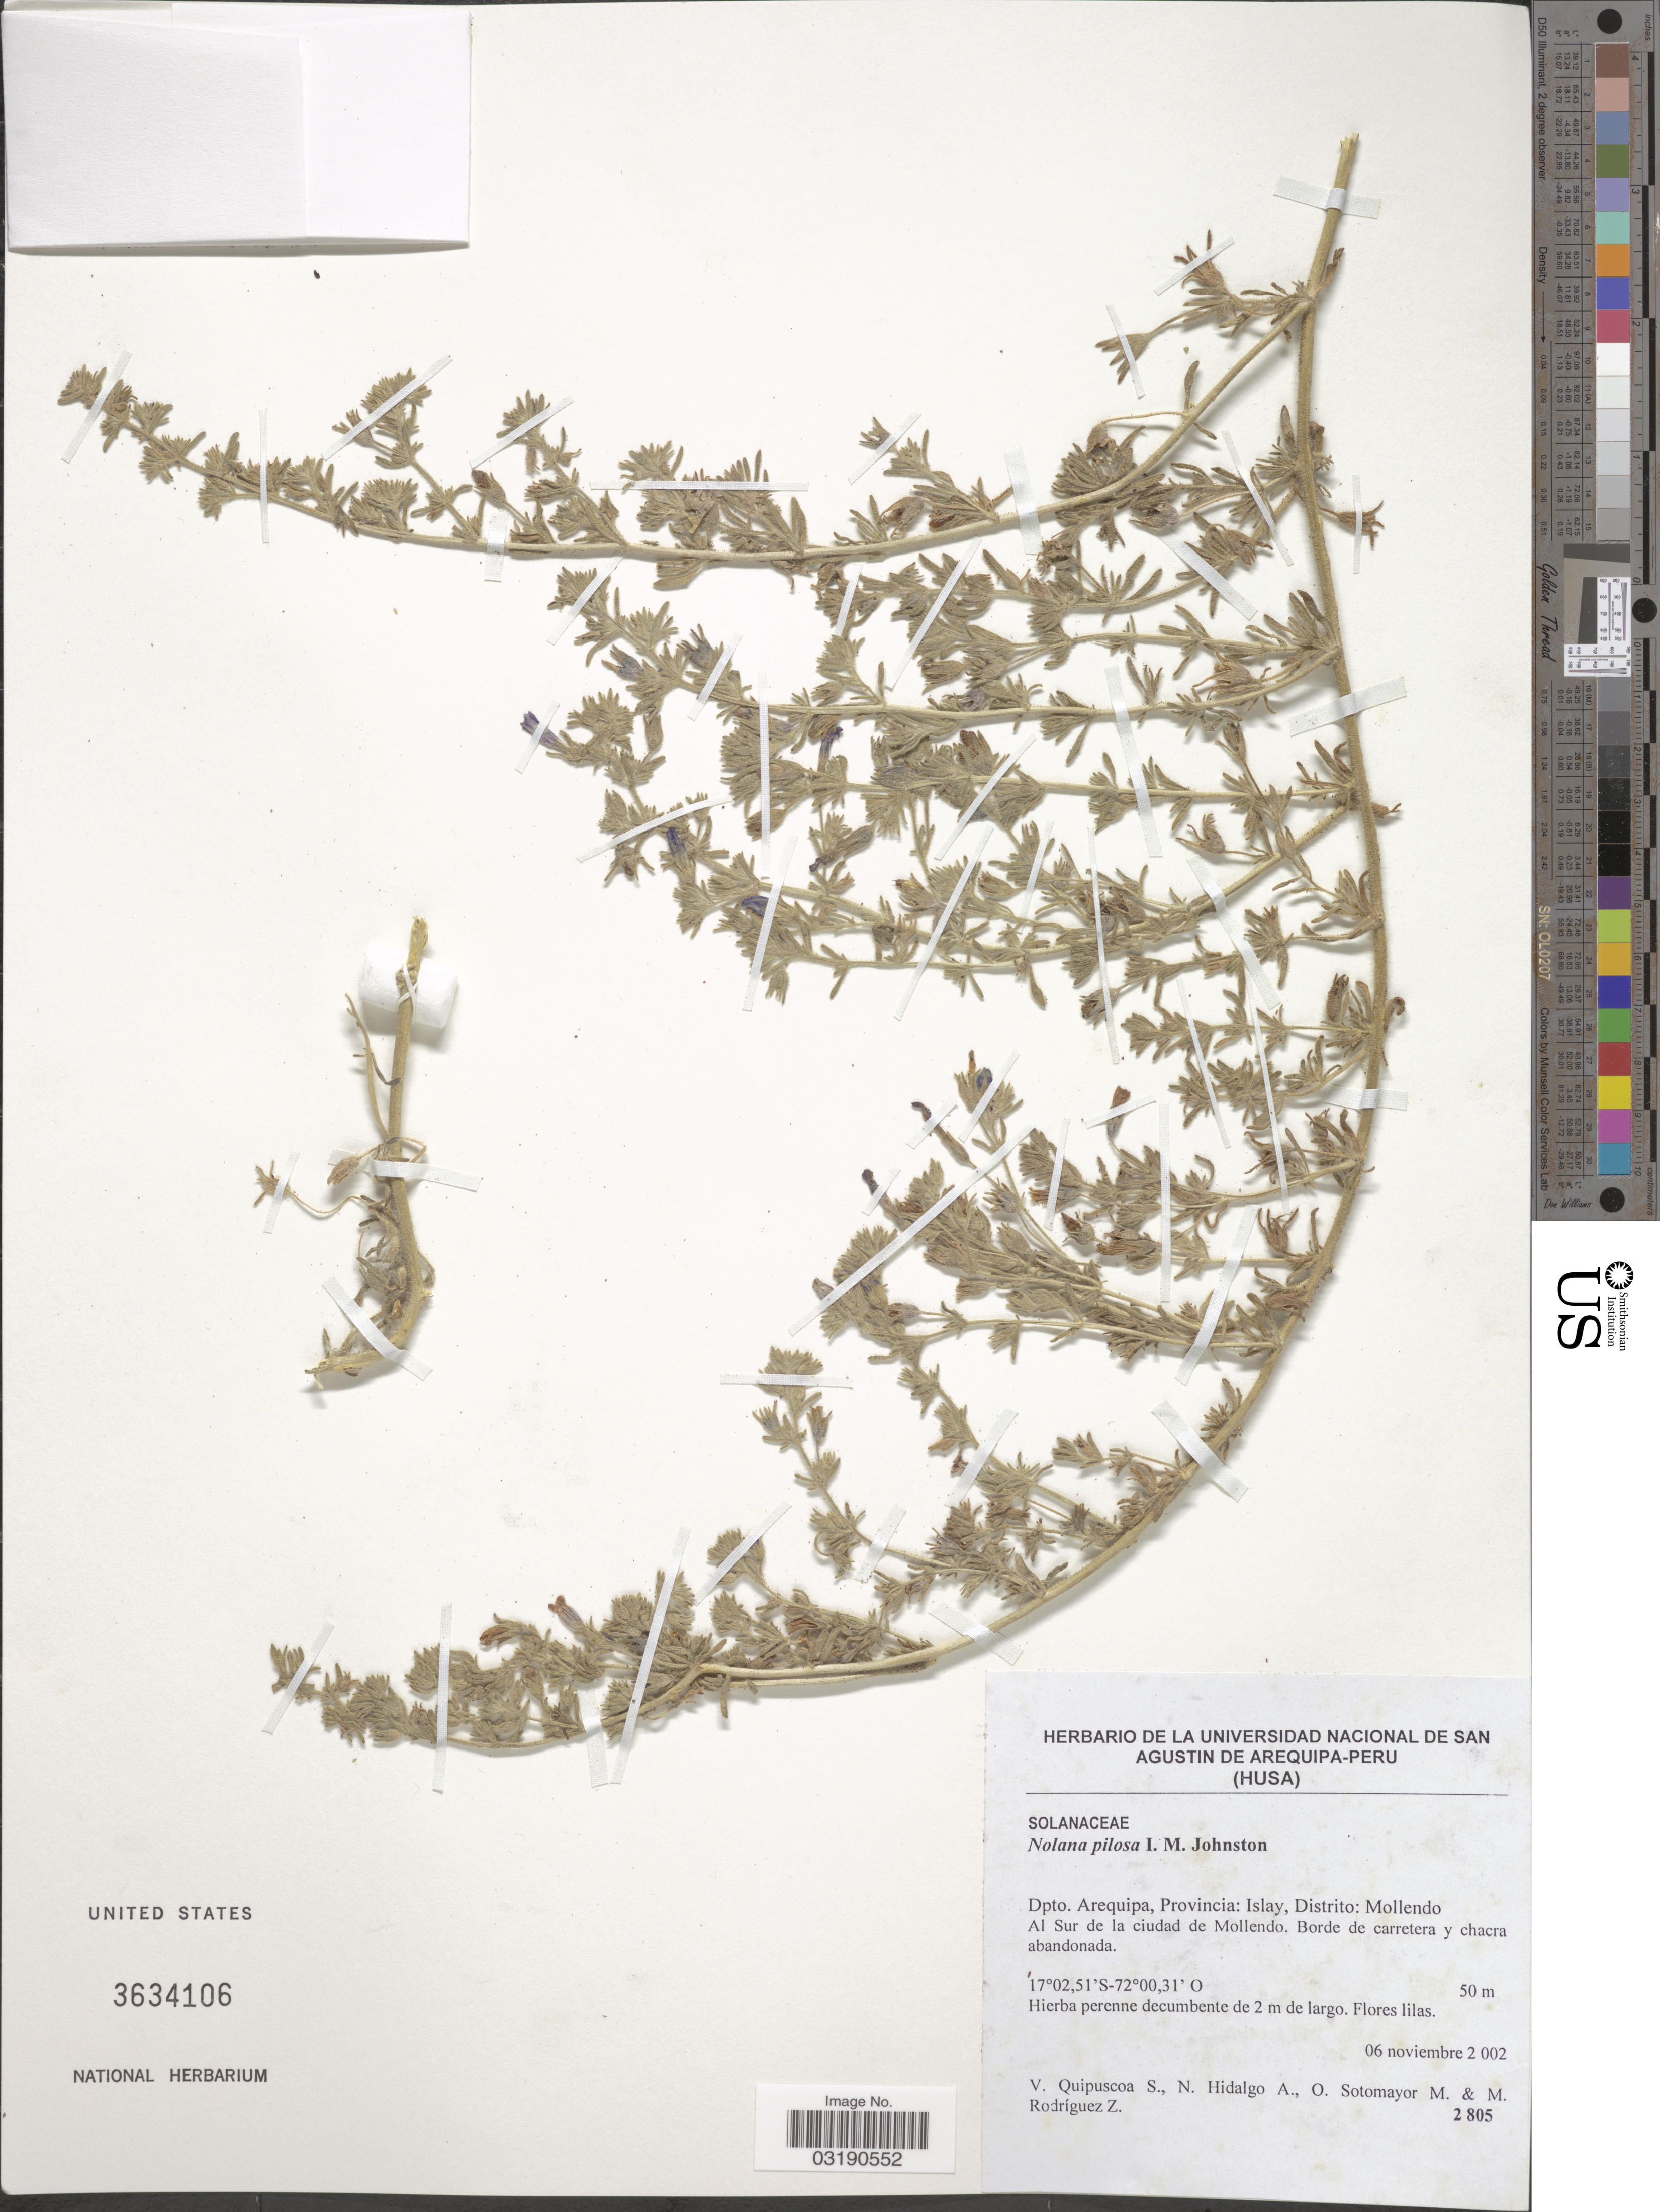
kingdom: Plantae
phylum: Tracheophyta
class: Magnoliopsida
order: Solanales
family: Solanaceae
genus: Nolana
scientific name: Nolana pilosa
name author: I.M. Johnst.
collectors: V. Quipuscoa S.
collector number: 2805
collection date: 2002-11-16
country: Peru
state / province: Arequipa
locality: Dpto. Arequipa, Provincia: Islay, Distrito: Mollendo, Al Sur de la ciudad de Mollendo.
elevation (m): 50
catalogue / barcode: US 3634106